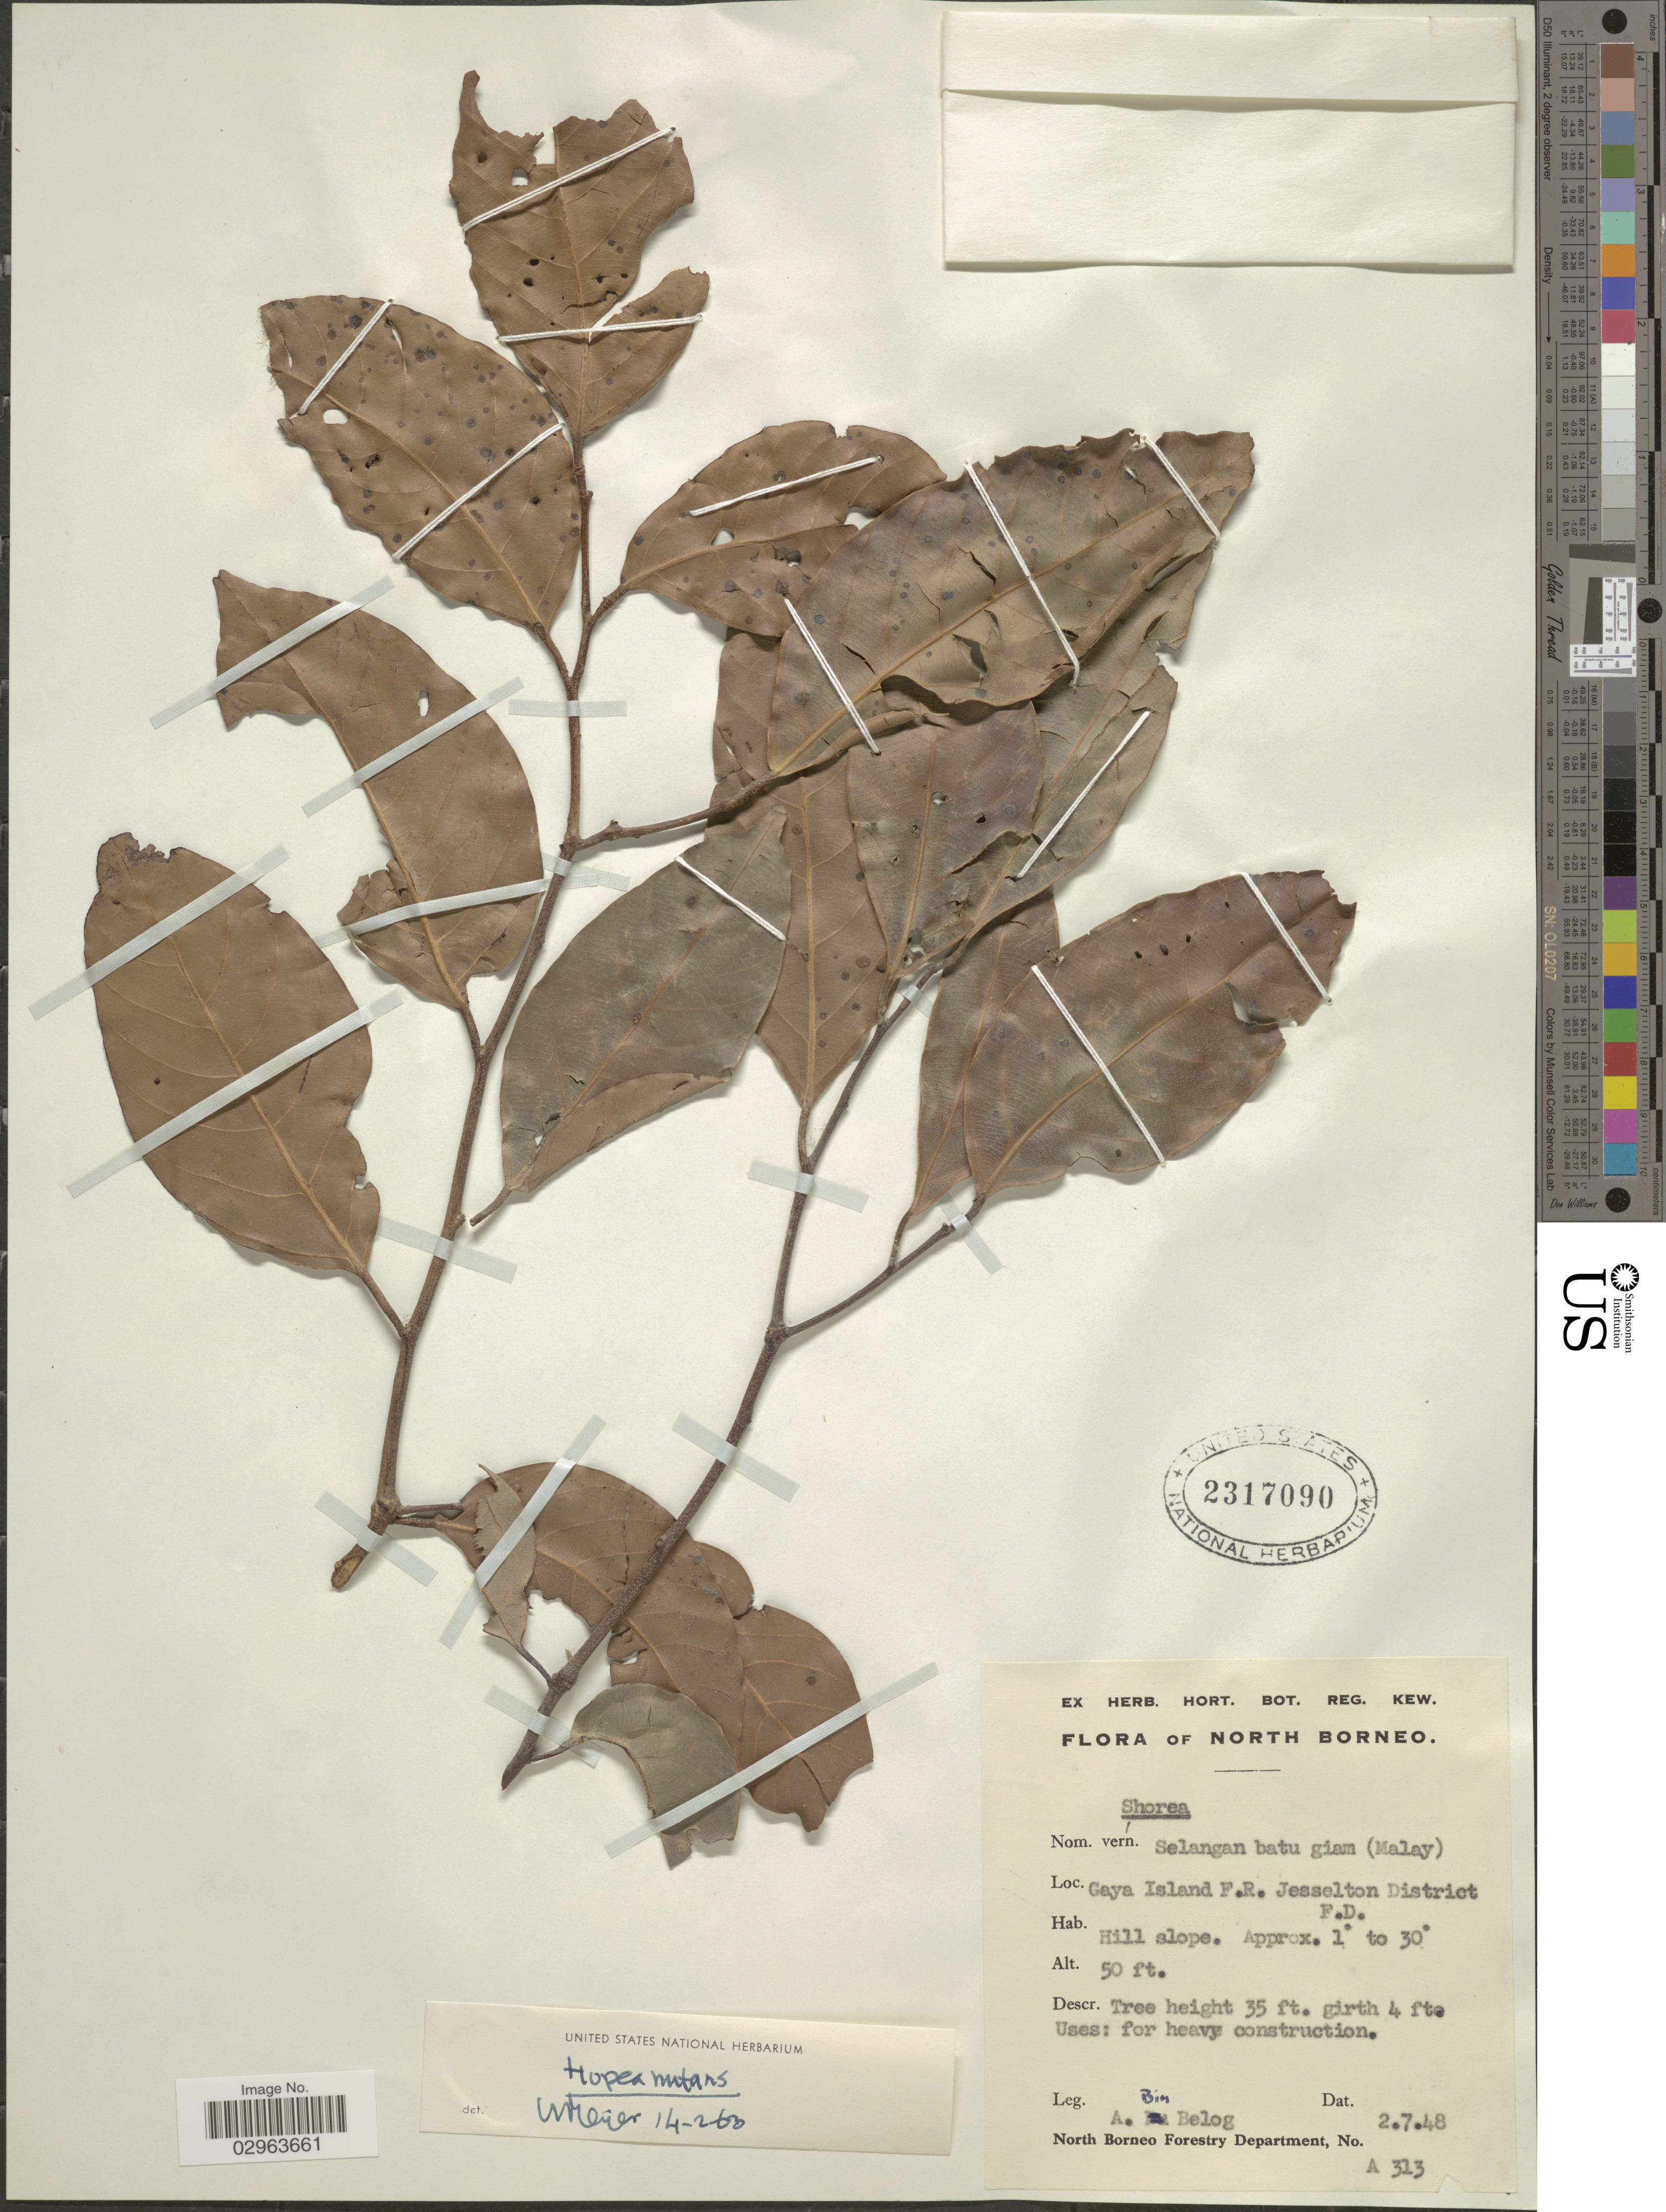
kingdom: Plantae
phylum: Tracheophyta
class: Magnoliopsida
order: Malvales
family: Dipterocarpaceae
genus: Hopea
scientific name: Hopea nutans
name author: Ridl.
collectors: A. Belog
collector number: A 313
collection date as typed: Transcribed d/m/y: 2/7/48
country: Malaysia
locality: North Borneo. Gaya Island F.R. Jesselton District F.D. Hill slope. Approx. 1° to 30°.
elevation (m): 15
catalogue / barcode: US 2317090